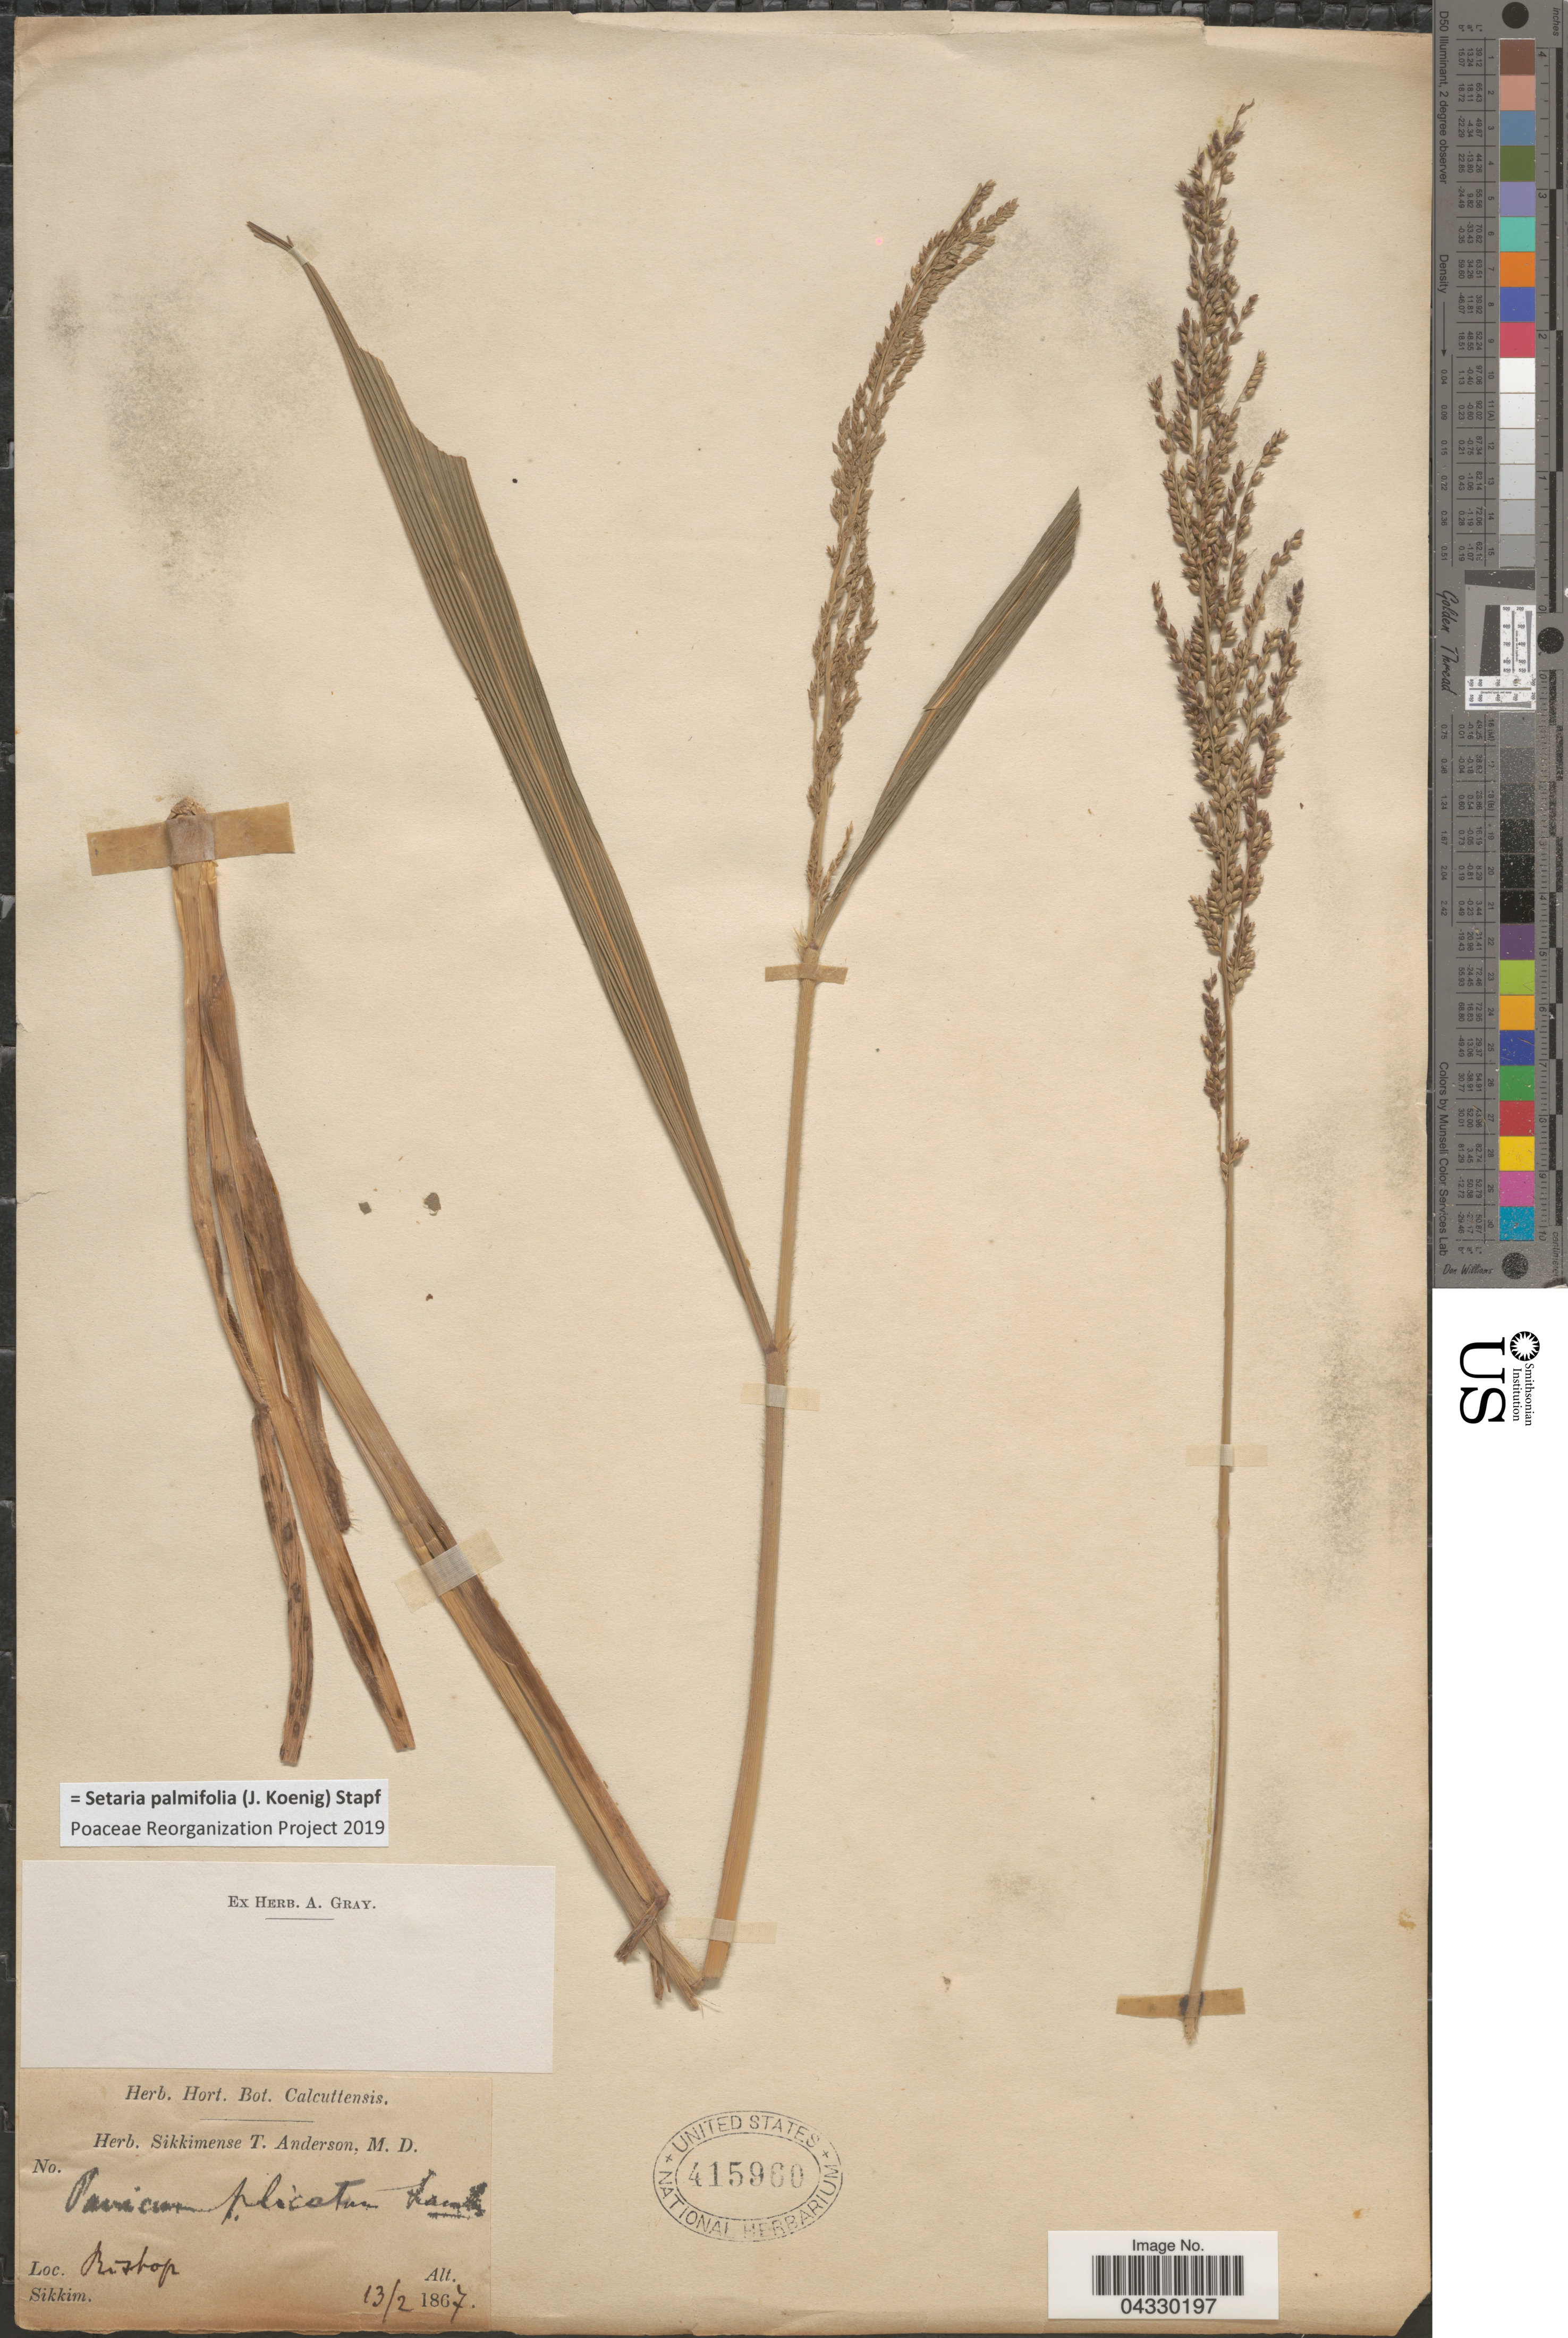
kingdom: Plantae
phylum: Tracheophyta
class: Liliopsida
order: Poales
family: Poaceae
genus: Setaria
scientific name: Setaria palmifolia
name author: (J. Koenig) Stapf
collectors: T. Anderson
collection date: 1867-02-13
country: India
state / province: Sikkim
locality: Bishop. [interpreted]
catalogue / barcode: US 415960